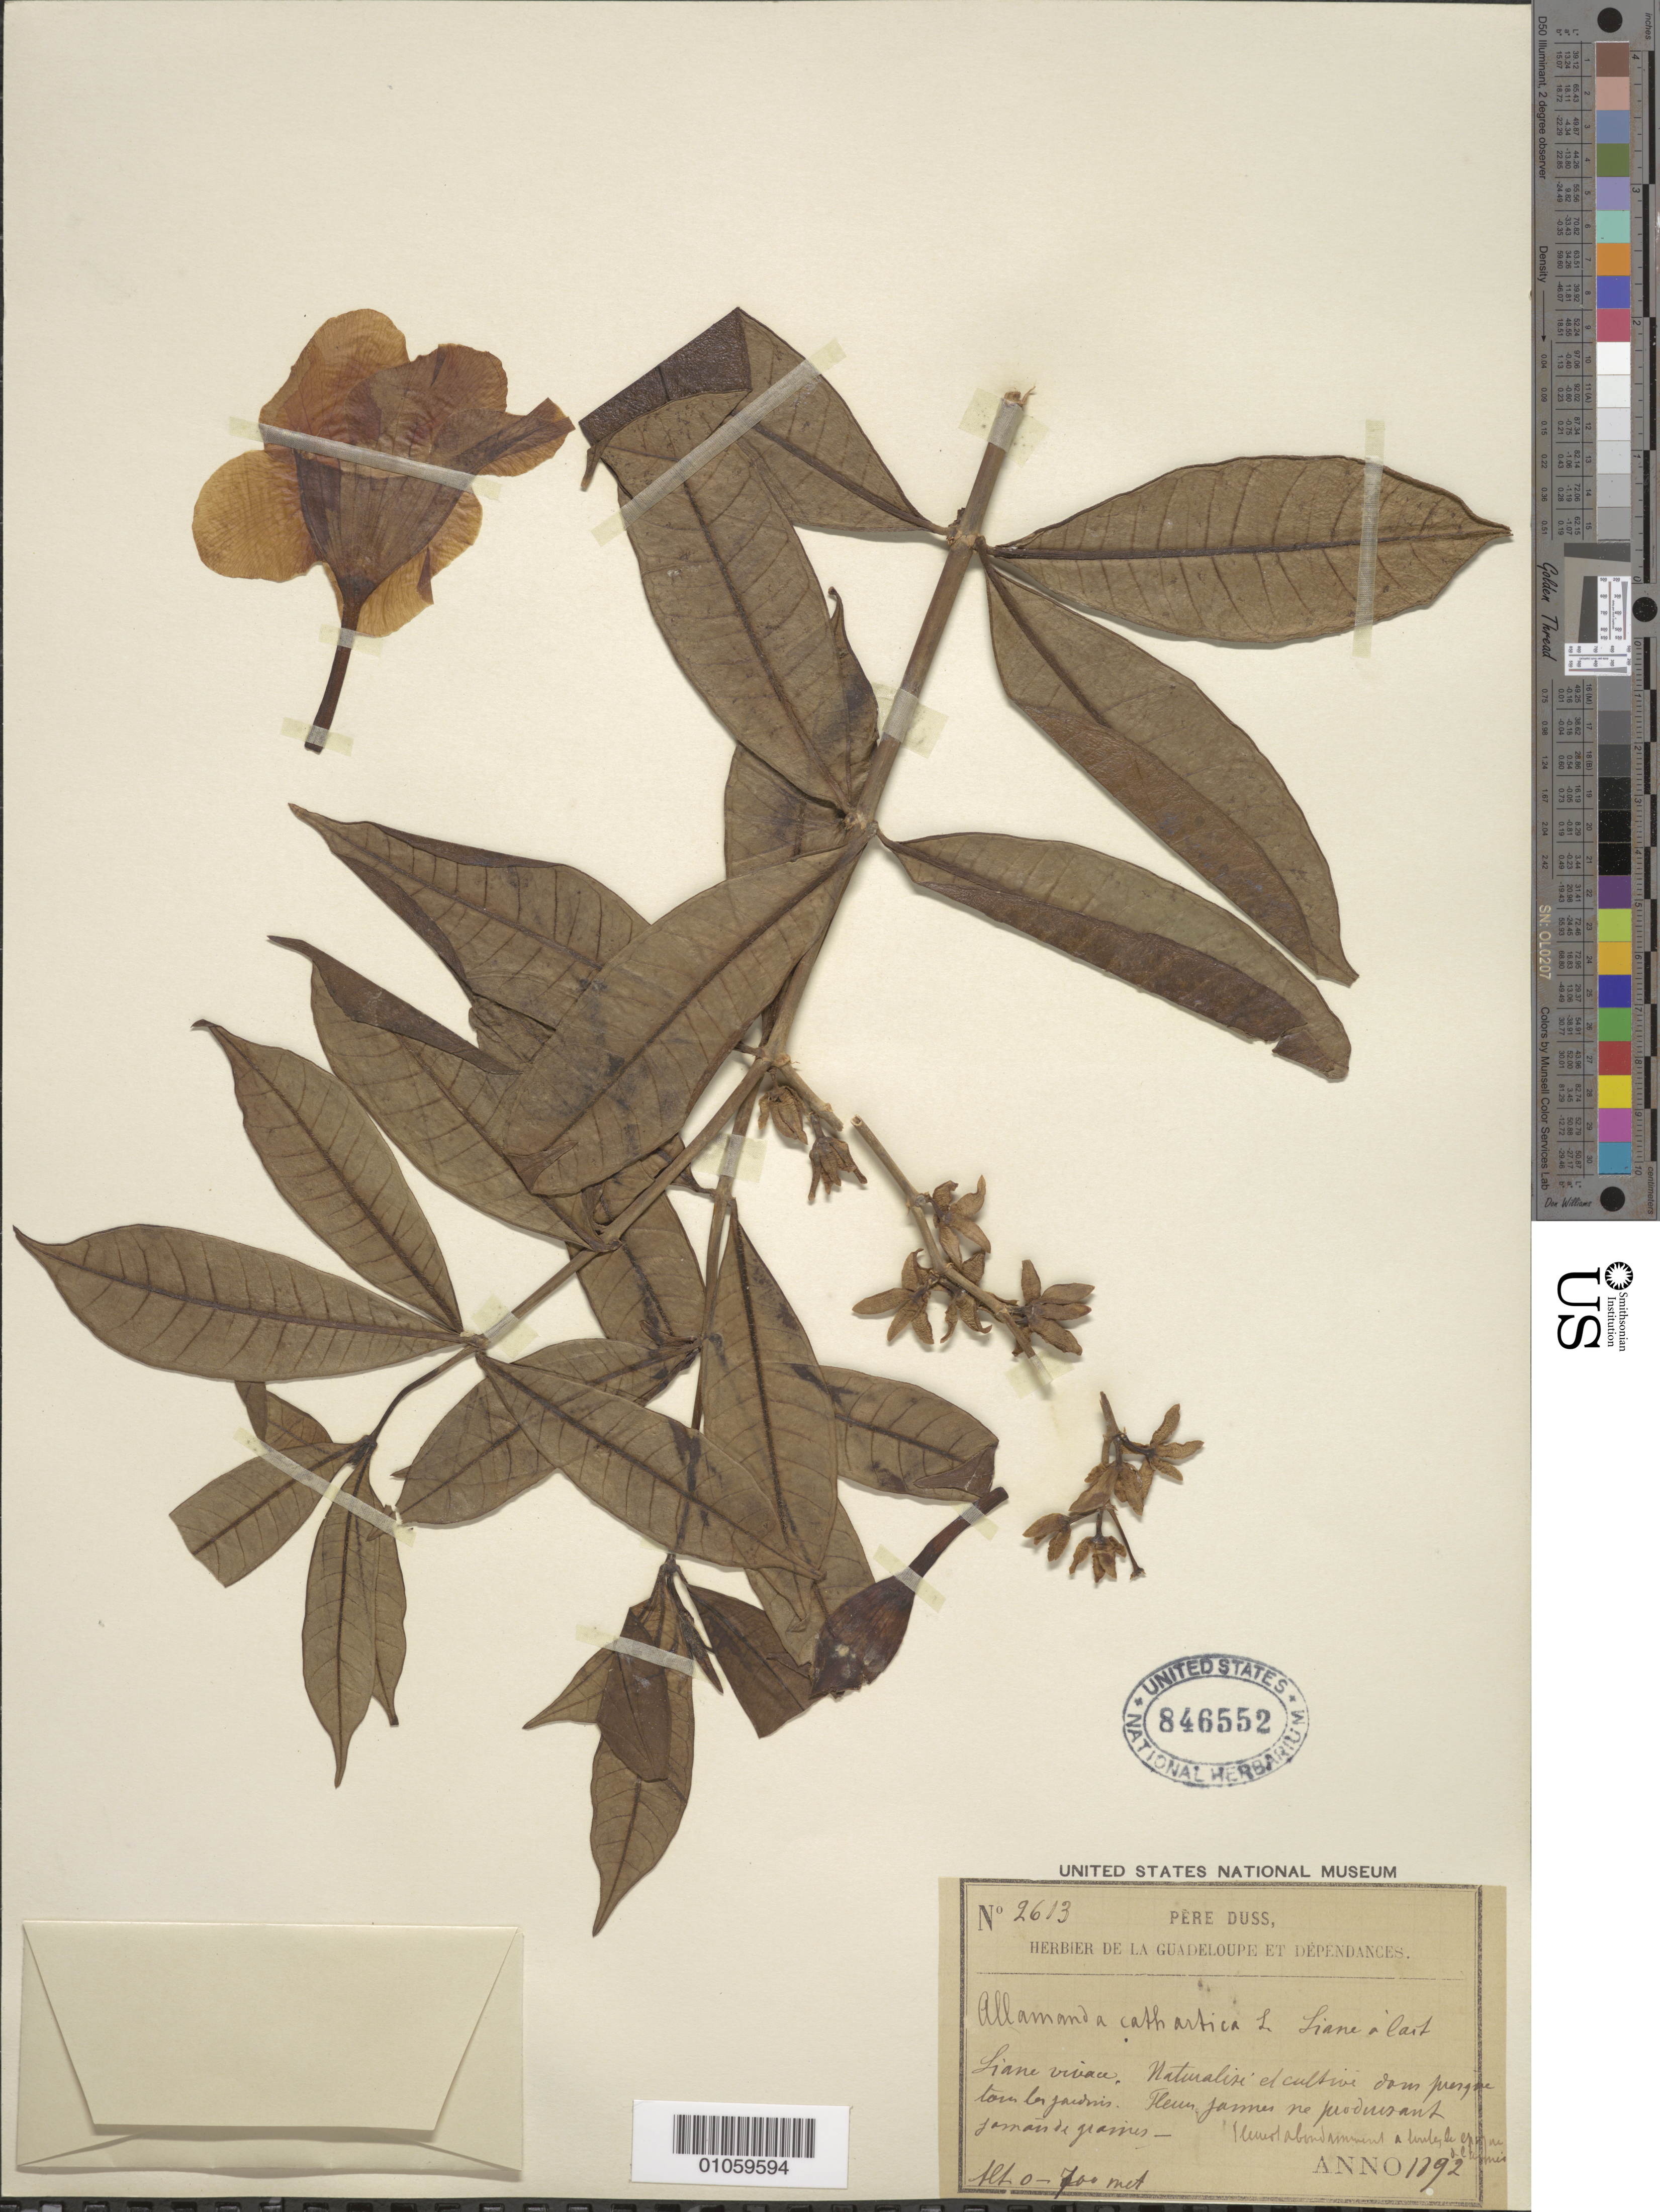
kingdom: Plantae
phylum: Tracheophyta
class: Magnoliopsida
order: Gentianales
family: Apocynaceae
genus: Allamanda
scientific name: Allamanda cathartica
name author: L.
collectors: Père Duss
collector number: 2613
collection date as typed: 1892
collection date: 1892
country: Guadeloupe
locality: Lane vivace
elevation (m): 0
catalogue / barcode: US 846552